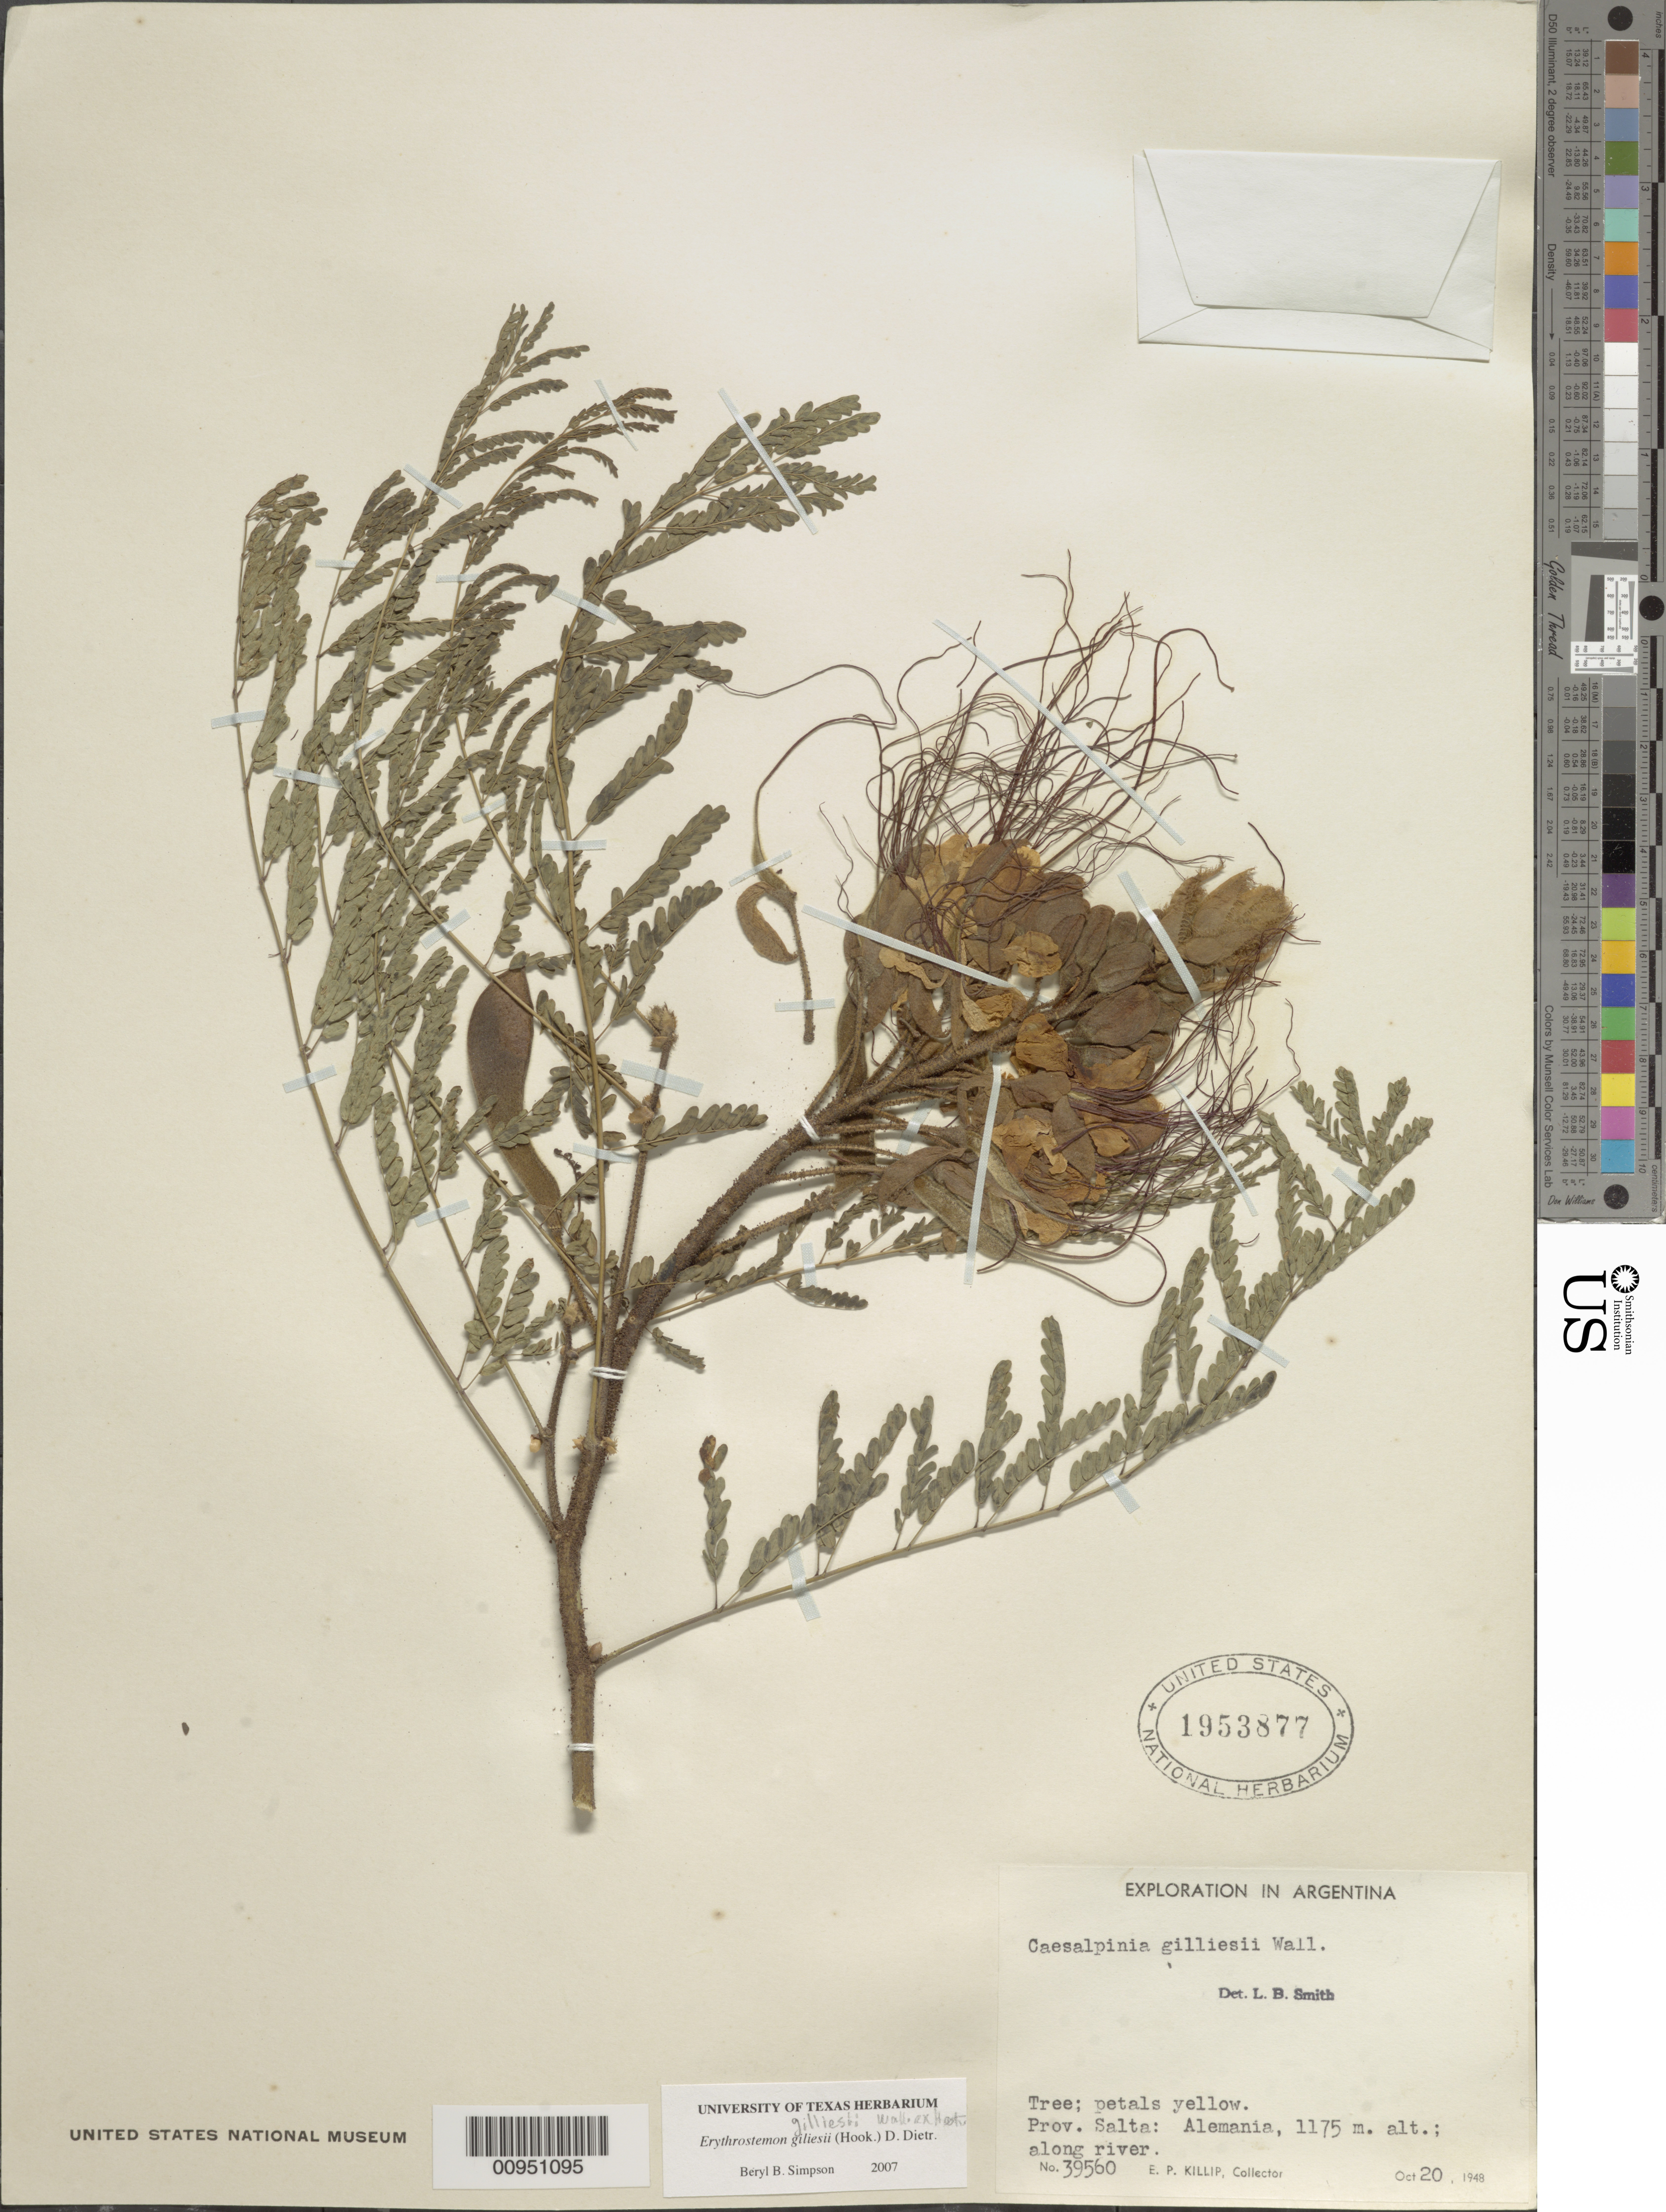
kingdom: Plantae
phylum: Tracheophyta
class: Magnoliopsida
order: Fabales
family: Fabaceae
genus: Erythrostemon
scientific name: Erythrostemon gilliesii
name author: (Hook.) Klotzsch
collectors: E. P. Killip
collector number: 39560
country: Argentina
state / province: Salta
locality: Alemania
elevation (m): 1175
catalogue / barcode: US 1953877